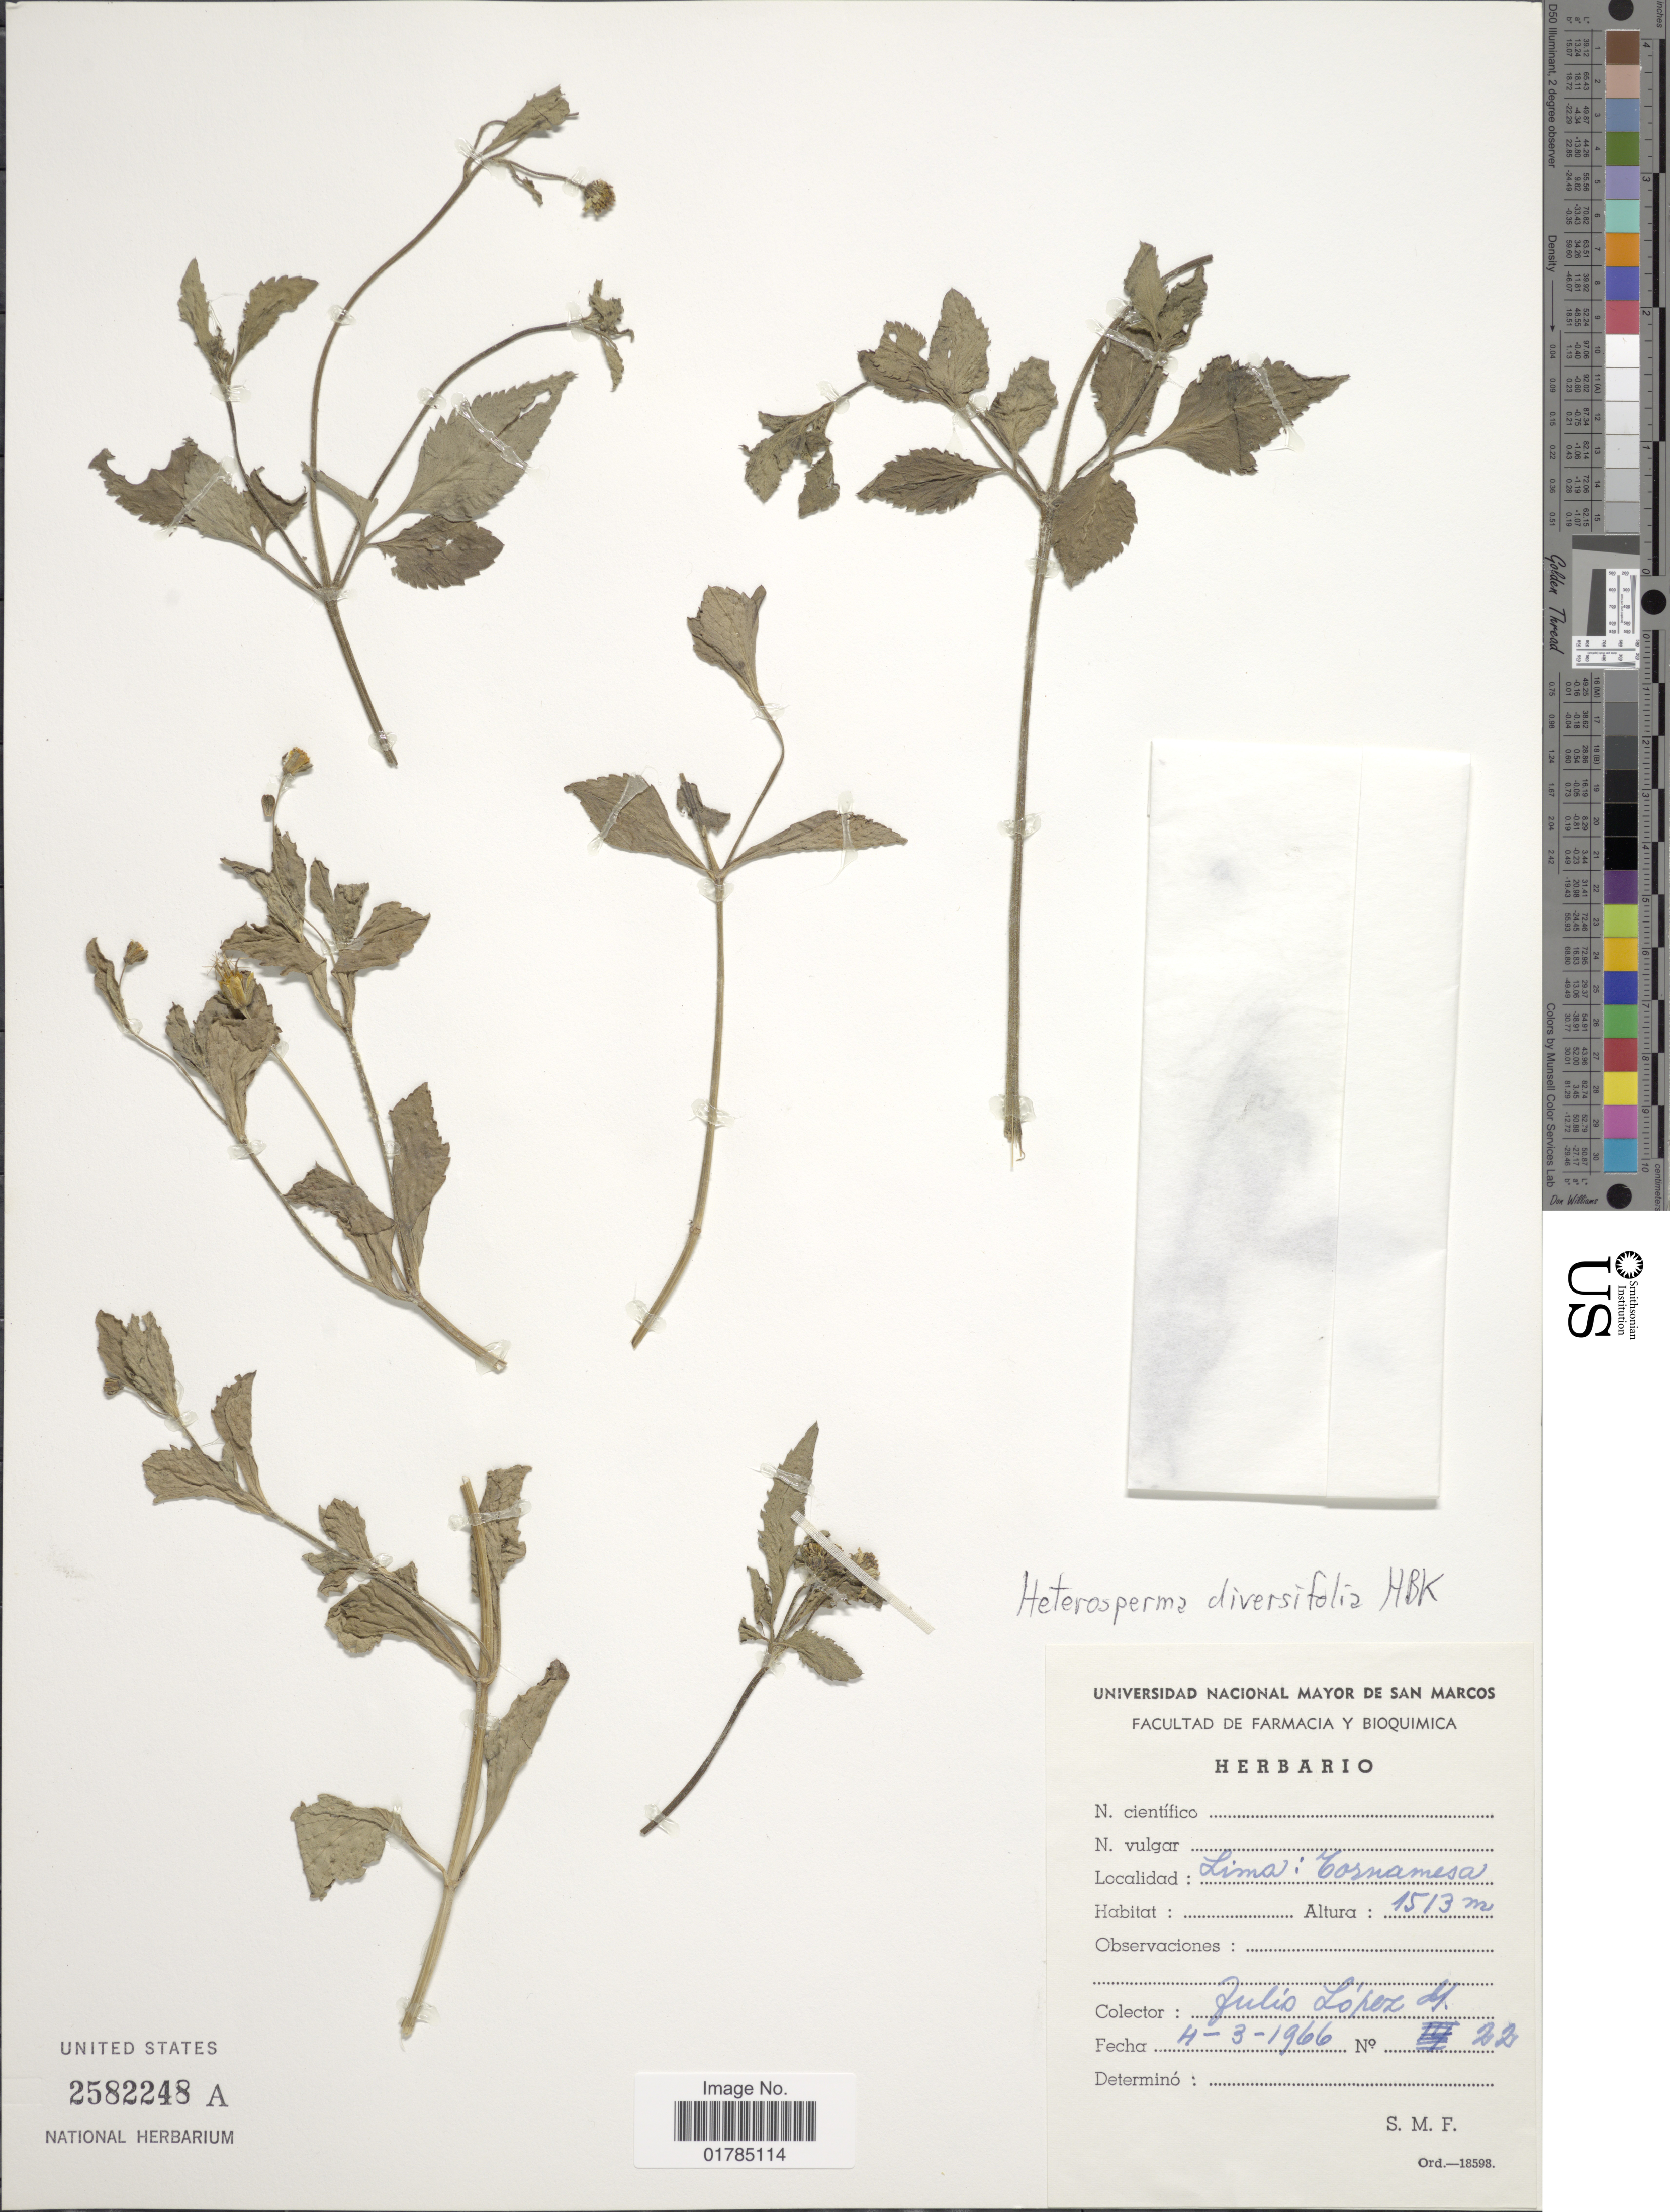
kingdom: Plantae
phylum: Tracheophyta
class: Magnoliopsida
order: Asterales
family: Asteraceae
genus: Heterosperma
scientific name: Heterosperma diversifolium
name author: Kunth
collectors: J. López G.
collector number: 22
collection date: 1966-03-04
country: Peru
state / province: Lima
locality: Tornamesa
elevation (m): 1513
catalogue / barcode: US 2582248A